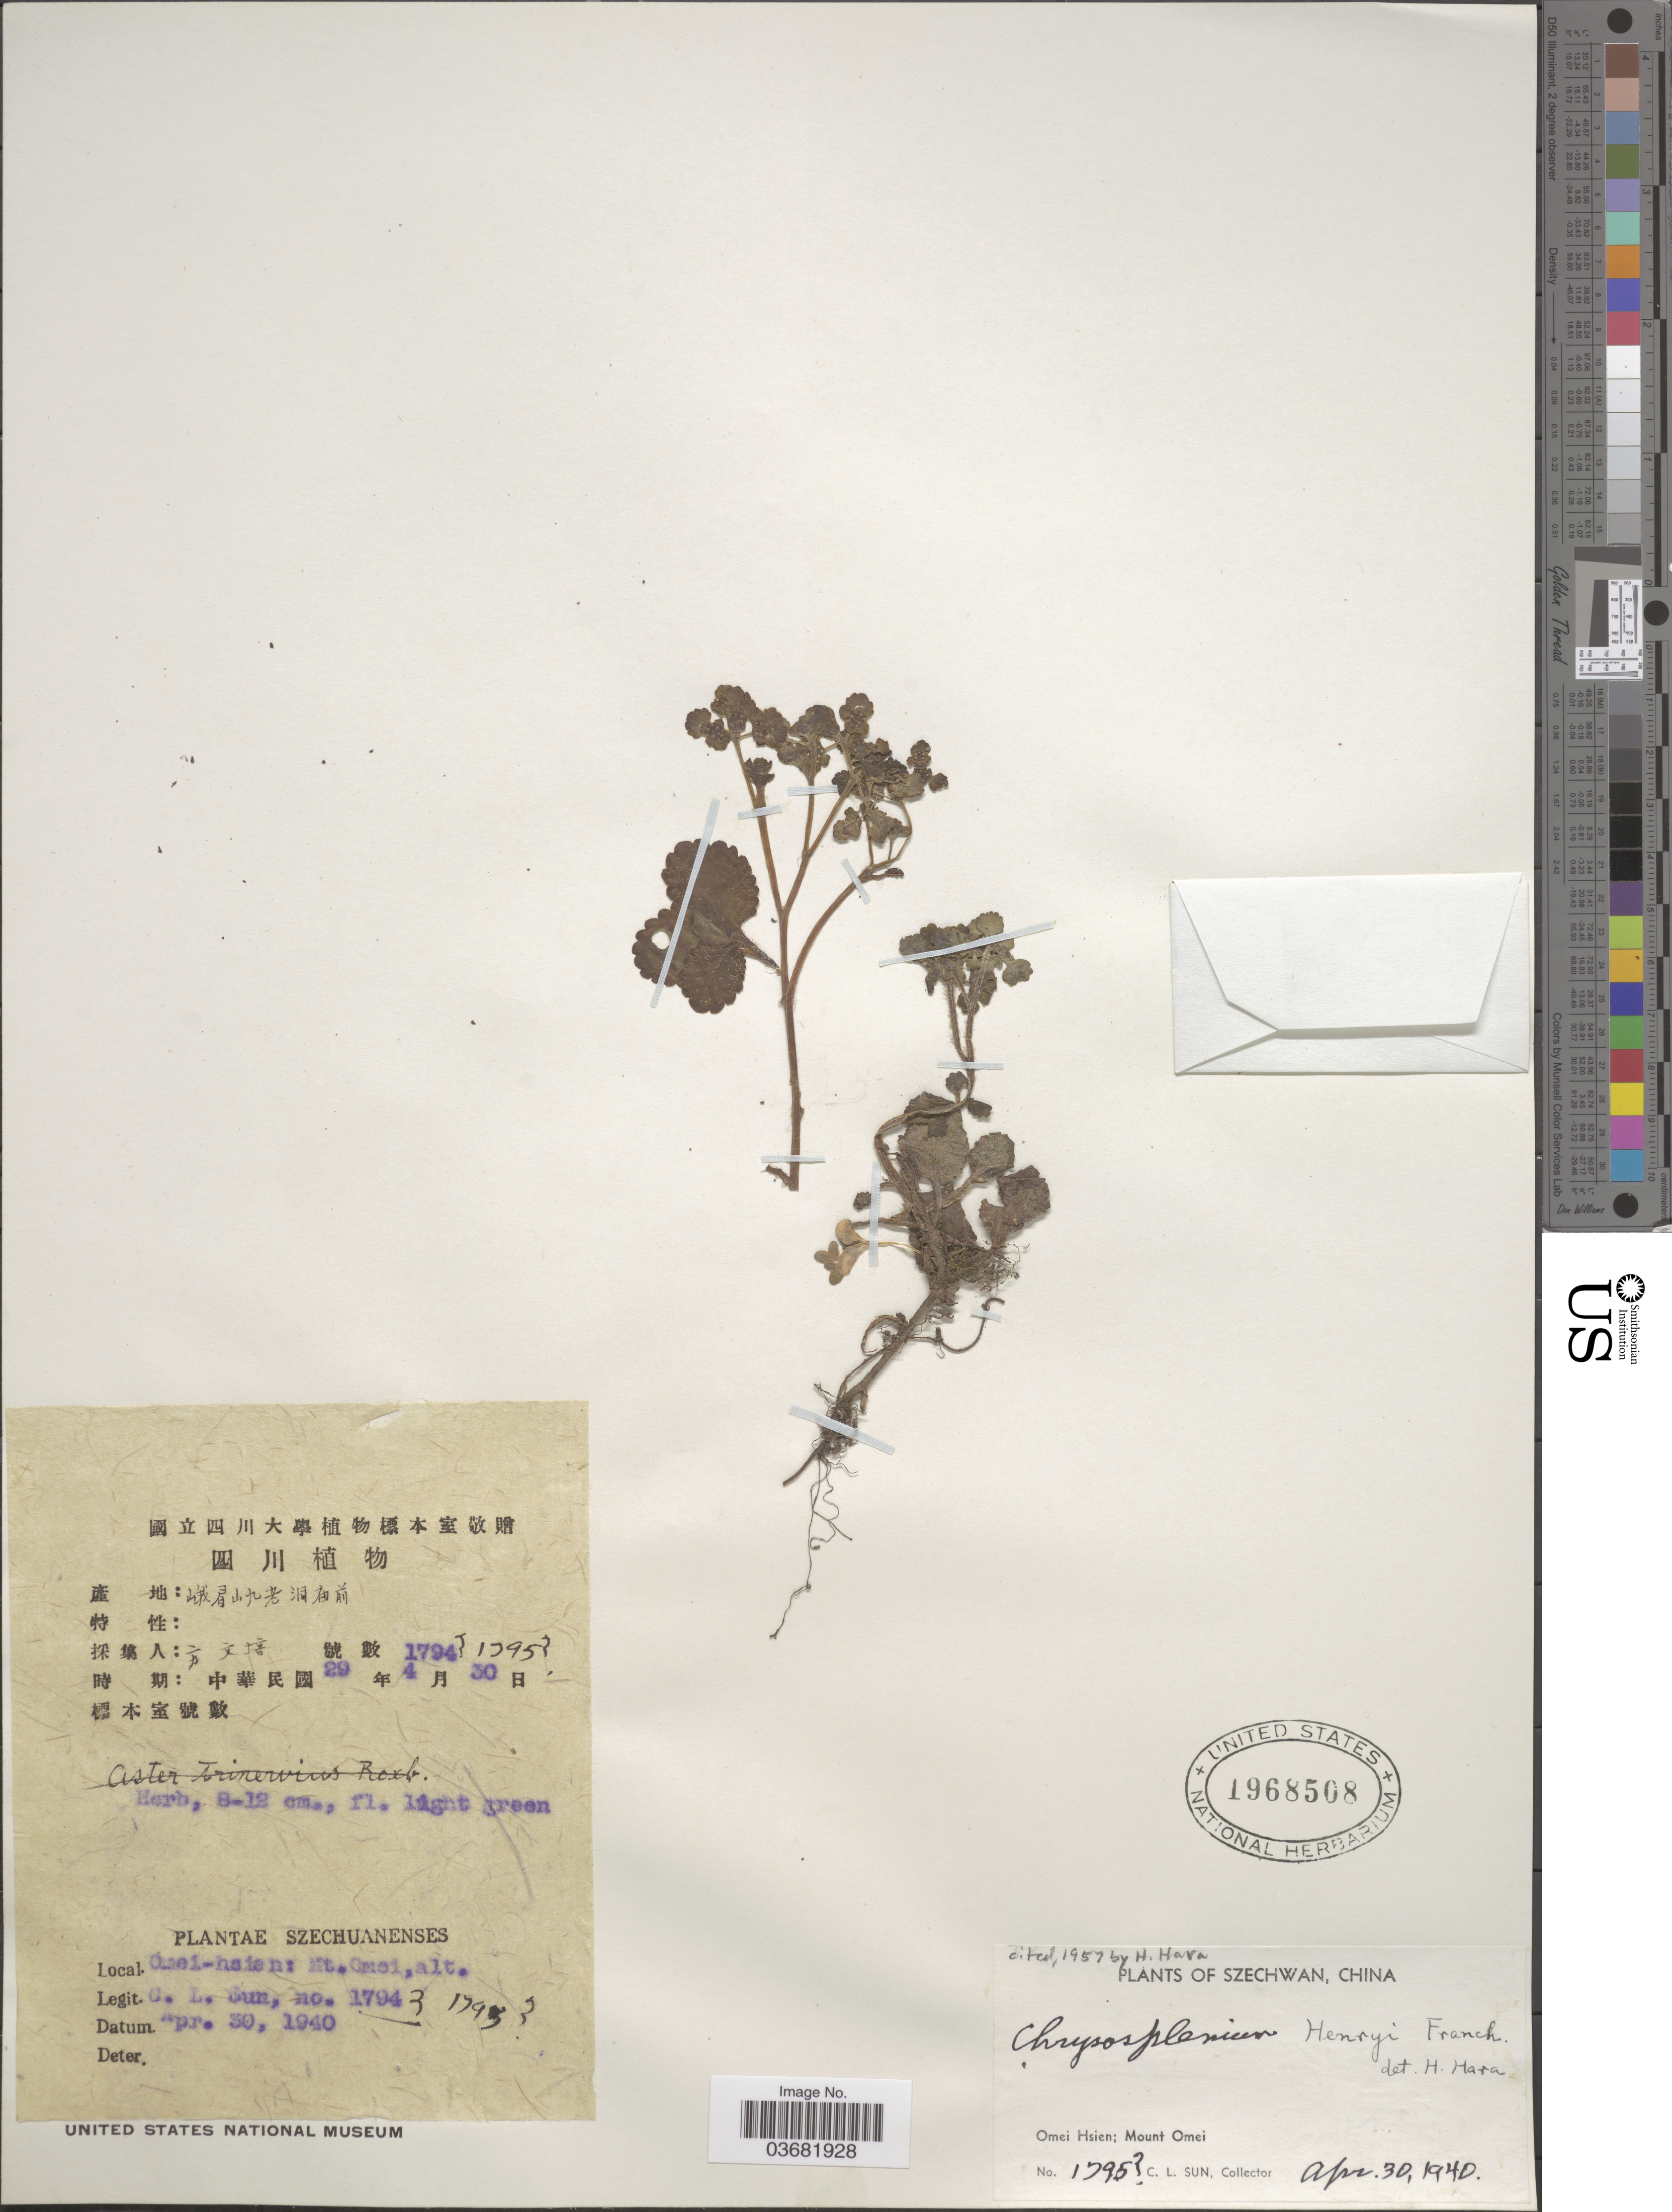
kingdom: Plantae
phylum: Tracheophyta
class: Magnoliopsida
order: Saxifragales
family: Saxifragaceae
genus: Chrysosplenium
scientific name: Chrysosplenium henryi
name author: Franch.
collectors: C. Sun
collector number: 1795?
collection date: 1940-04-30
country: China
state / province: Sichuan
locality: Szechwan. Omei Hsien; Mount Omei.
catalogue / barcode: US 1968508